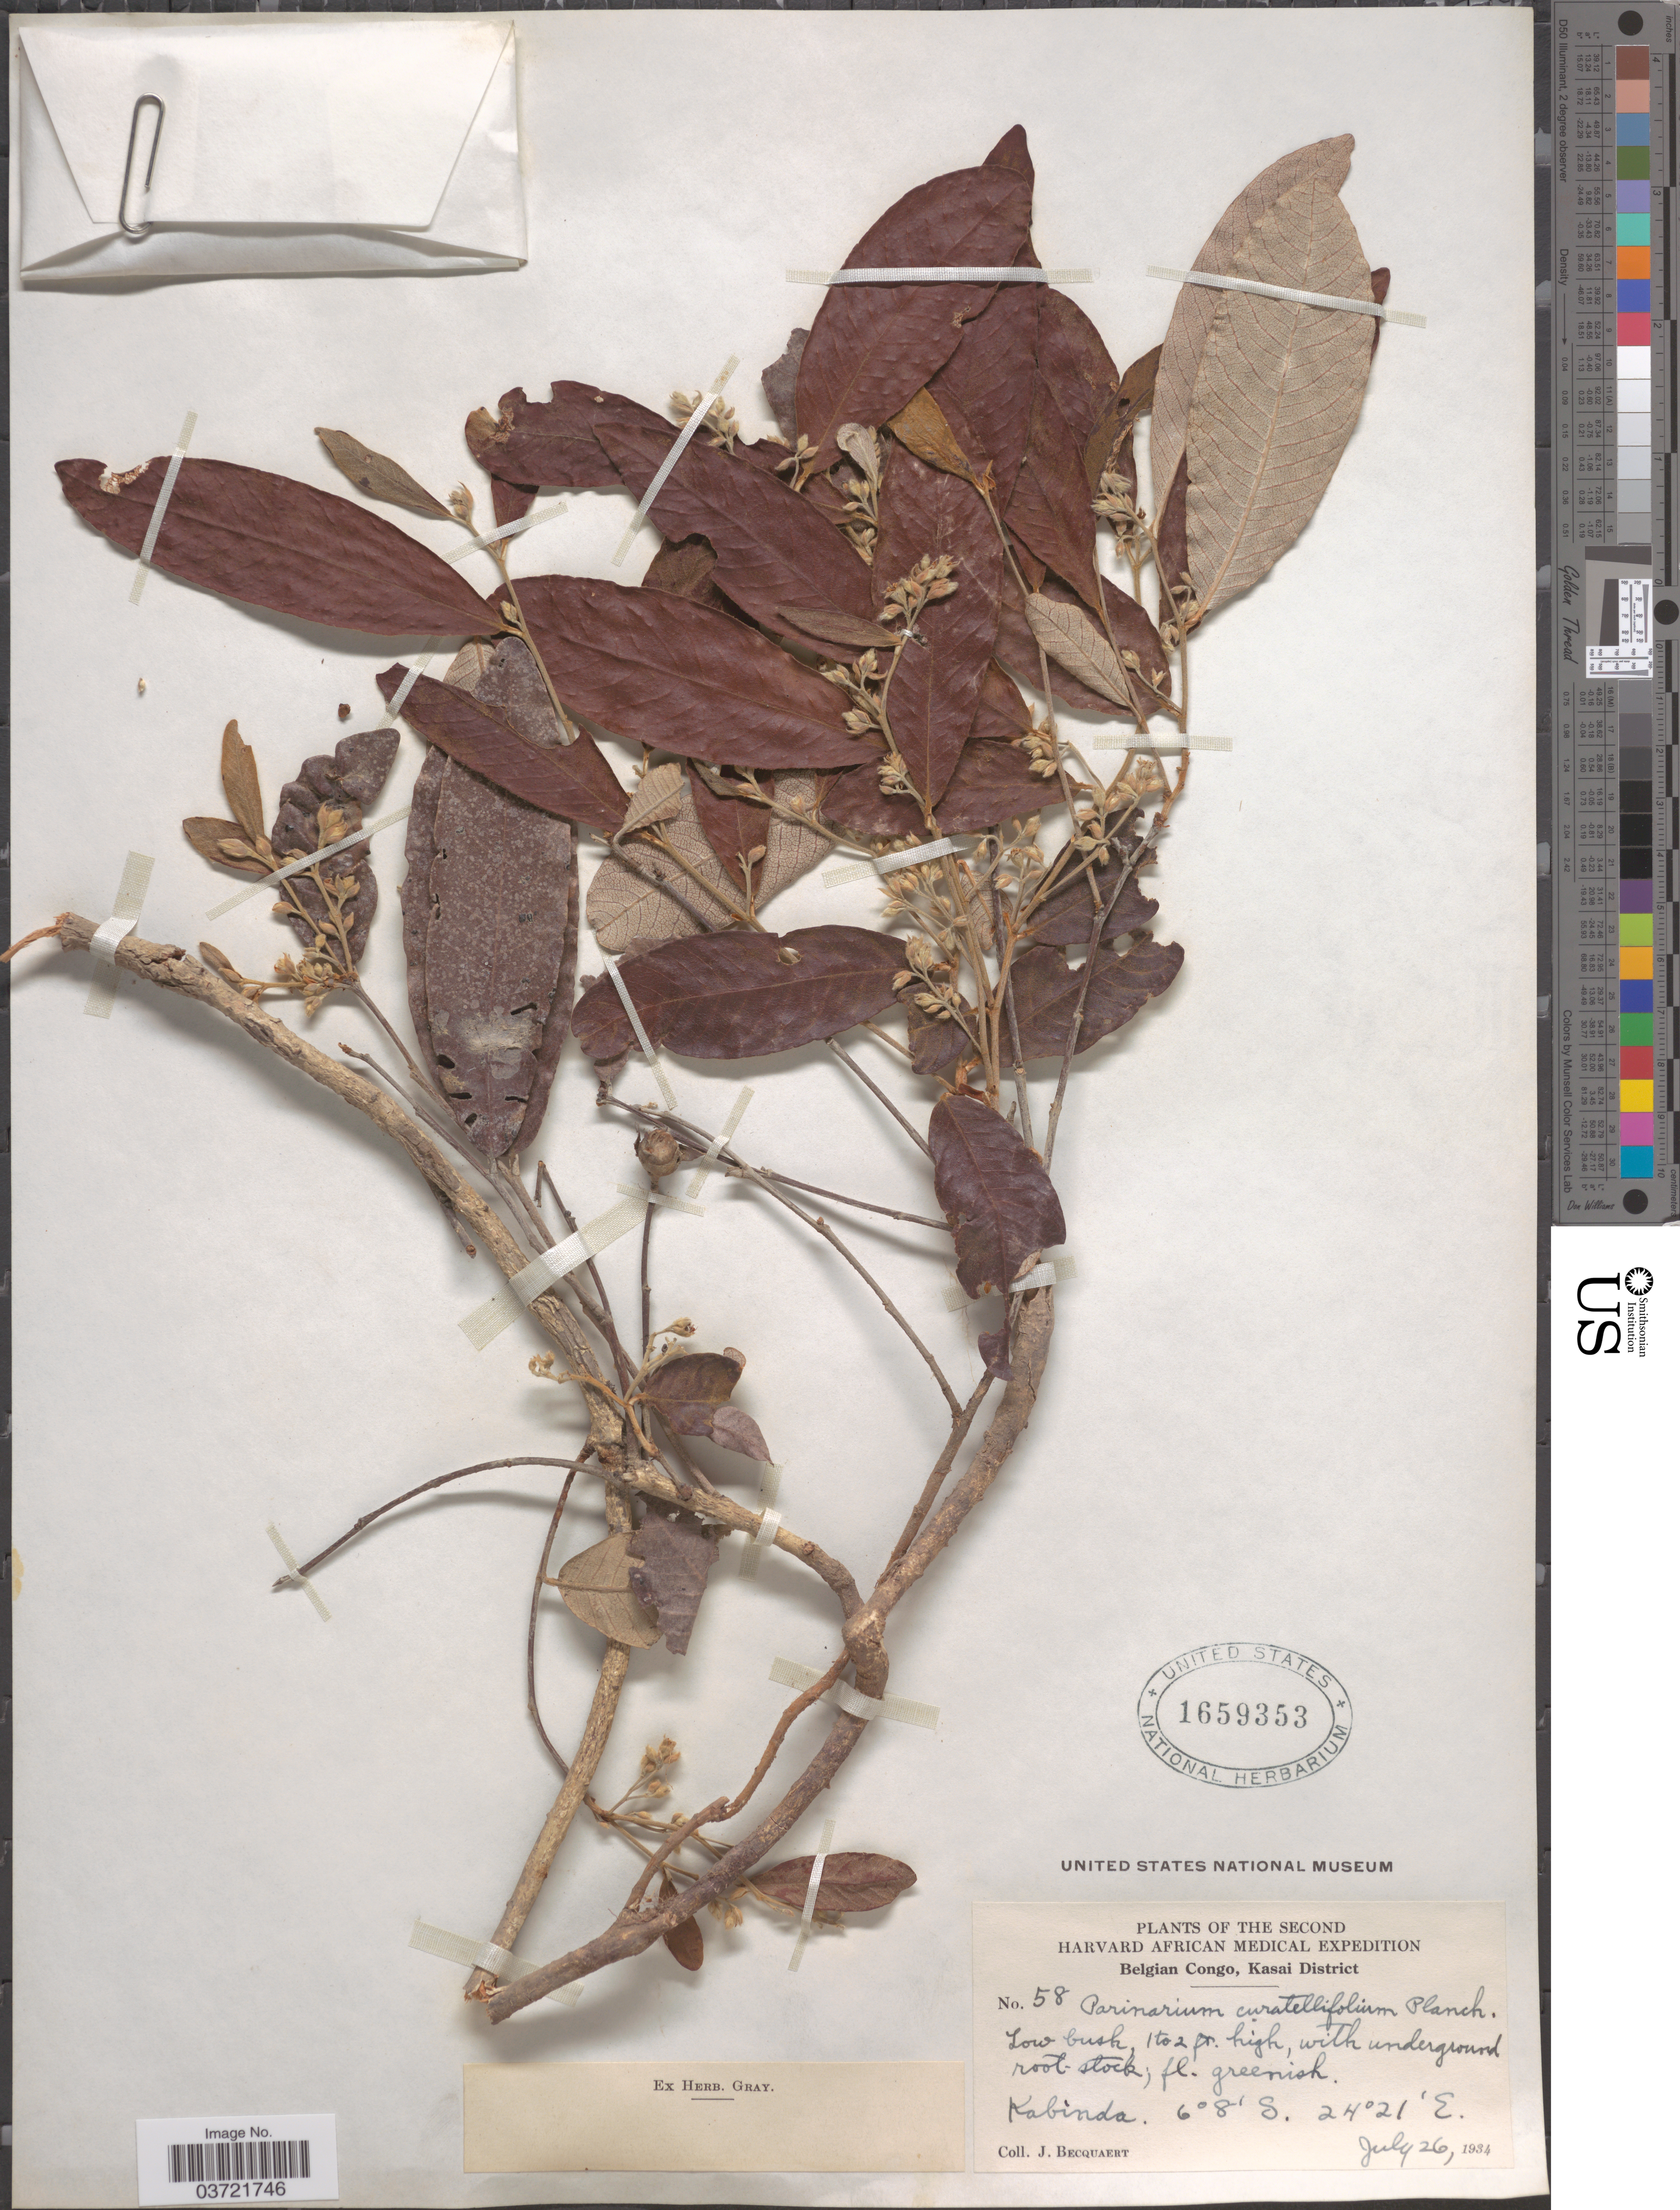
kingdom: Plantae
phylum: Tracheophyta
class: Magnoliopsida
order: Malpighiales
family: Chrysobalanaceae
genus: Parinari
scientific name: Parinari curatellifolia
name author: Planch. ex Benth.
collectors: J. Becquaert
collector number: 58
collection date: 1934-07-26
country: Congo, Democratic Republic of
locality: Belgian Congo, Kasai District. Kabinda.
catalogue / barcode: US 1659353